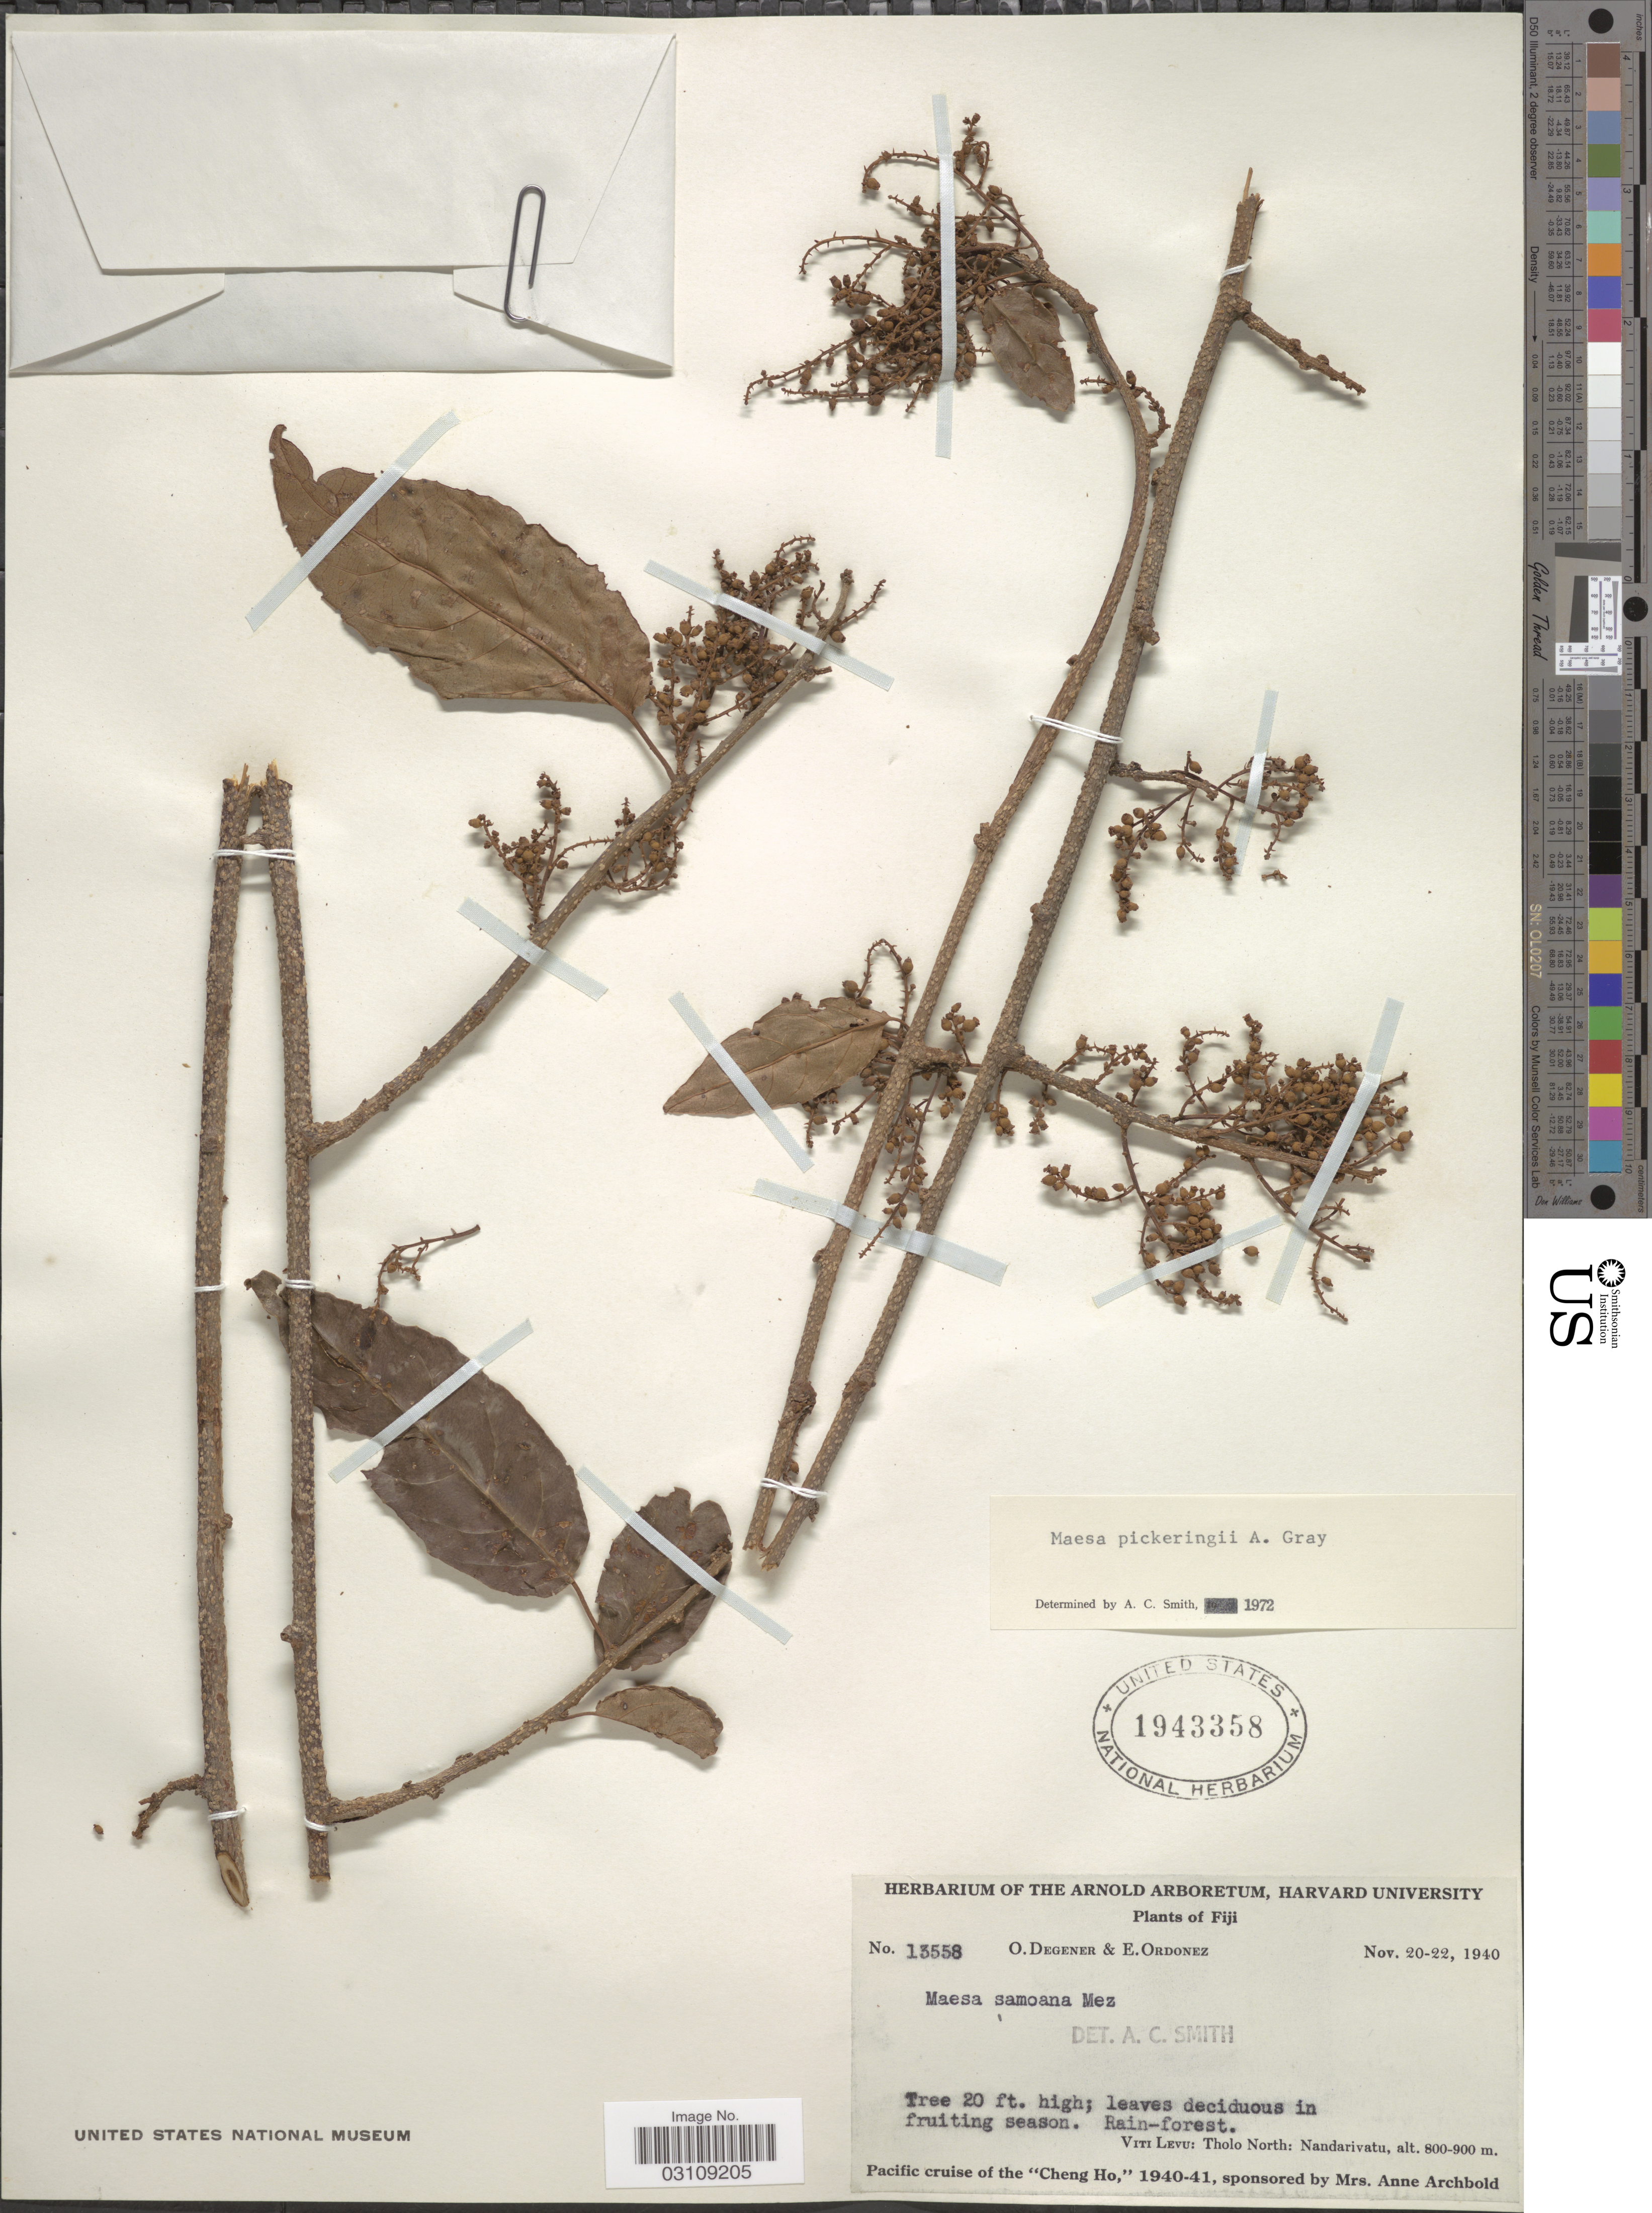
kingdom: Plantae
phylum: Tracheophyta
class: Magnoliopsida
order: Ericales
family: Primulaceae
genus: Maesa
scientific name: Maesa pickeringii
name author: A. Gray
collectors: O. Degener & E. Ordonez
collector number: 13558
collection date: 1940-11-20/1940-11-22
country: Fiji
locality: Viti Levu: Tholo North: Nandarivatu.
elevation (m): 800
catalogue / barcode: US 1943358